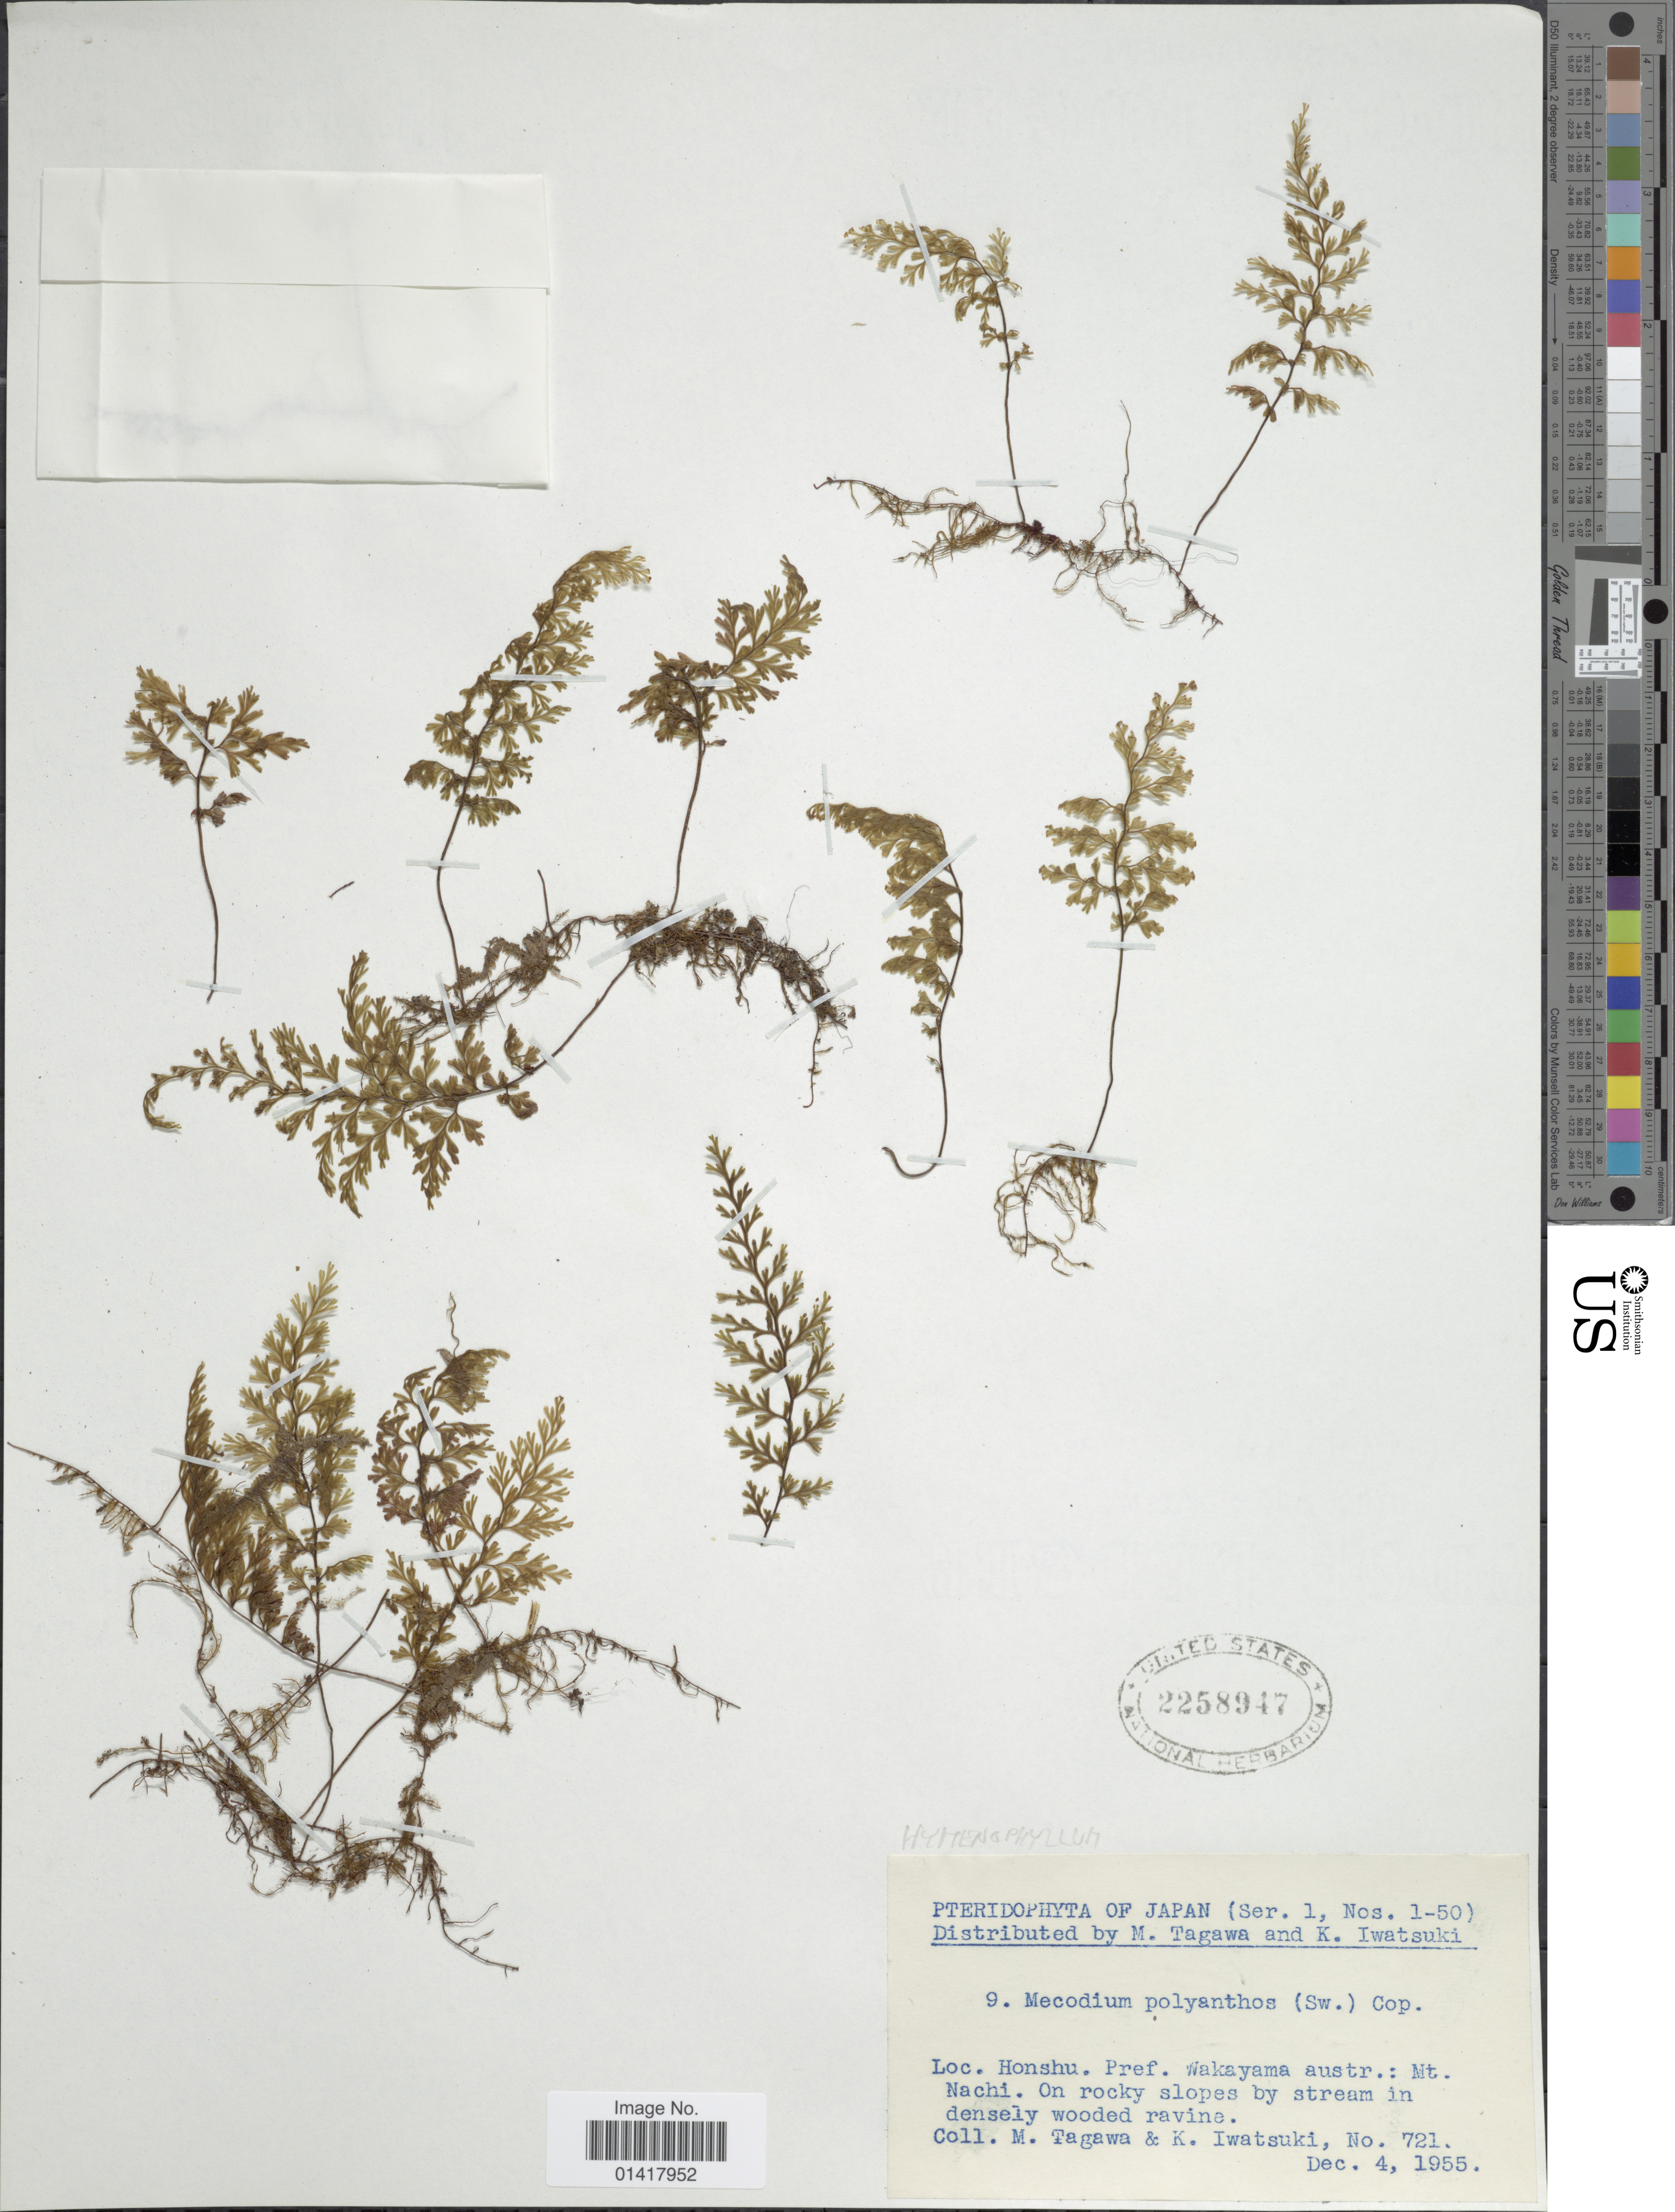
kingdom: Plantae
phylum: Tracheophyta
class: Polypodiopsida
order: Hymenophyllales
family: Hymenophyllaceae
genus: Hymenophyllum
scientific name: Hymenophyllum polyanthos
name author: (Sw.) Sw.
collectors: M. Tagawa & K. Iwatsuki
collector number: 721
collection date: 1955-12-04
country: Japan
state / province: Wakayama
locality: Honshu. Pref. Wakayama austr. : Mt Nachi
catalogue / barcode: US 2258947